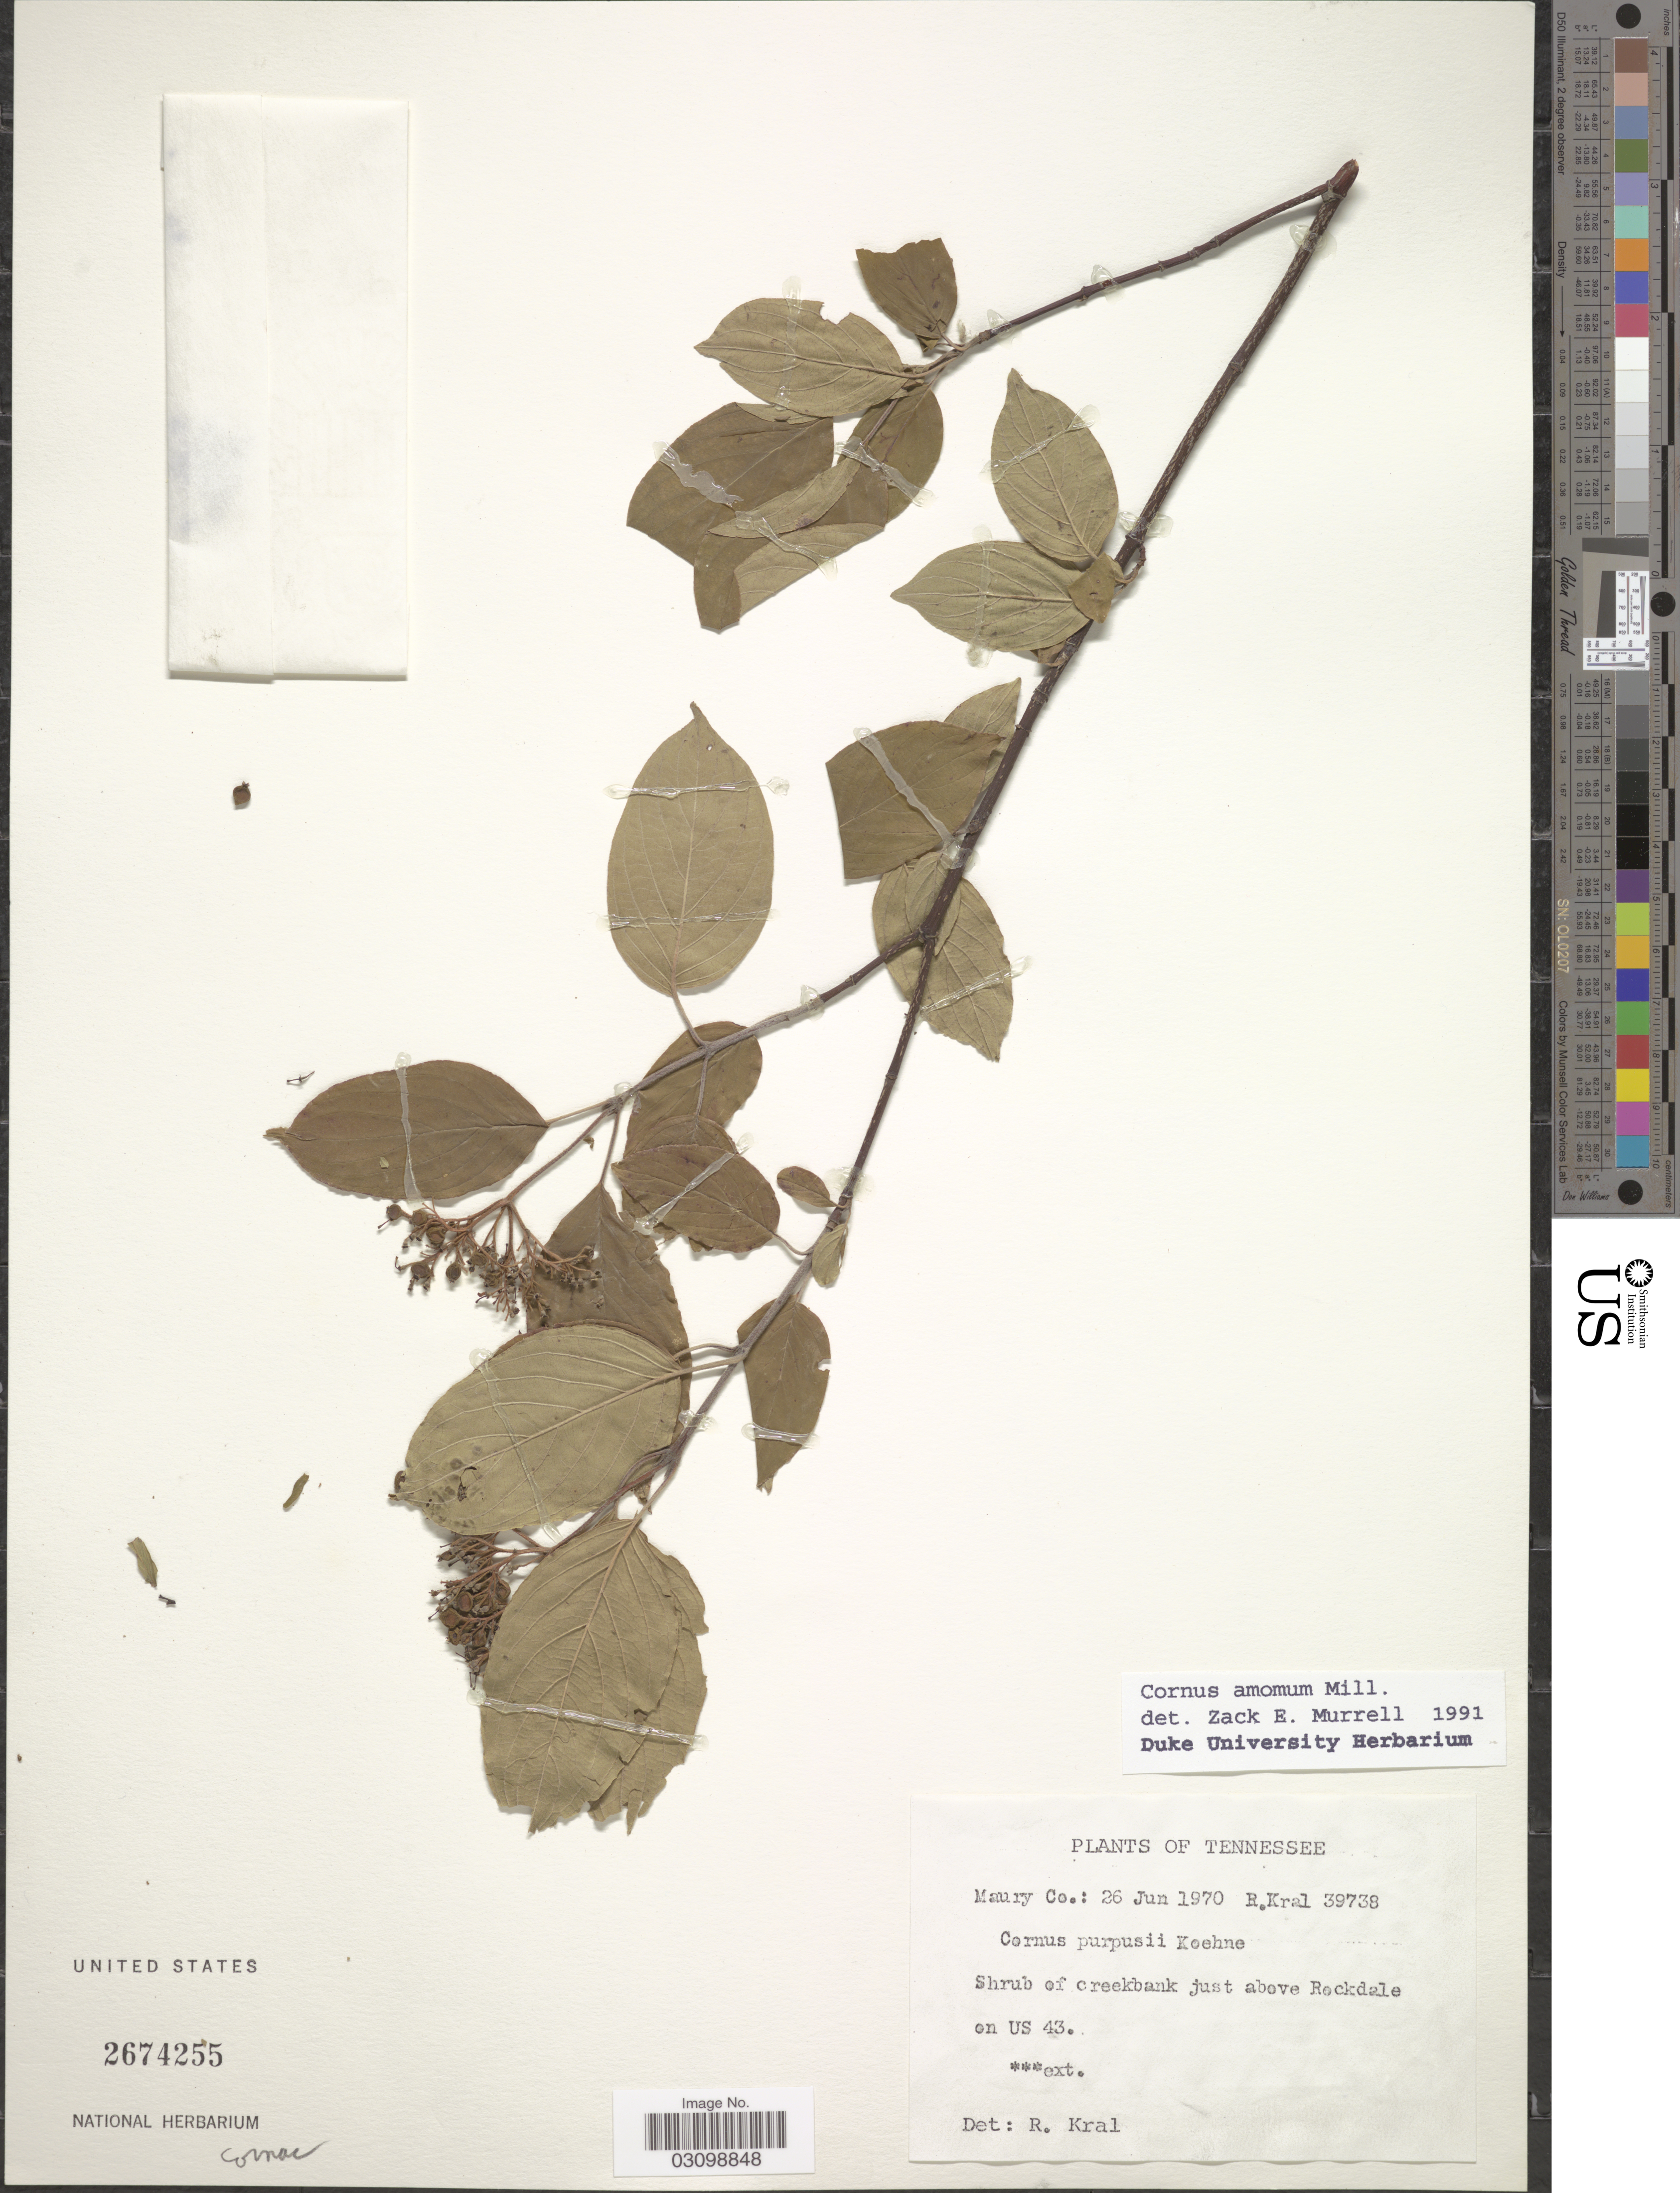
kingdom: Plantae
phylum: Tracheophyta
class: Magnoliopsida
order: Cornales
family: Cornaceae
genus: Cornus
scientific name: Cornus amomum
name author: Mill.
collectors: R. Kral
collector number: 39738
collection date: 1970-06-26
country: United States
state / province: Tennessee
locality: Maury Co. Shrub of creekbank just above Rockdale on US 43.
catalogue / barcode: US 2674255